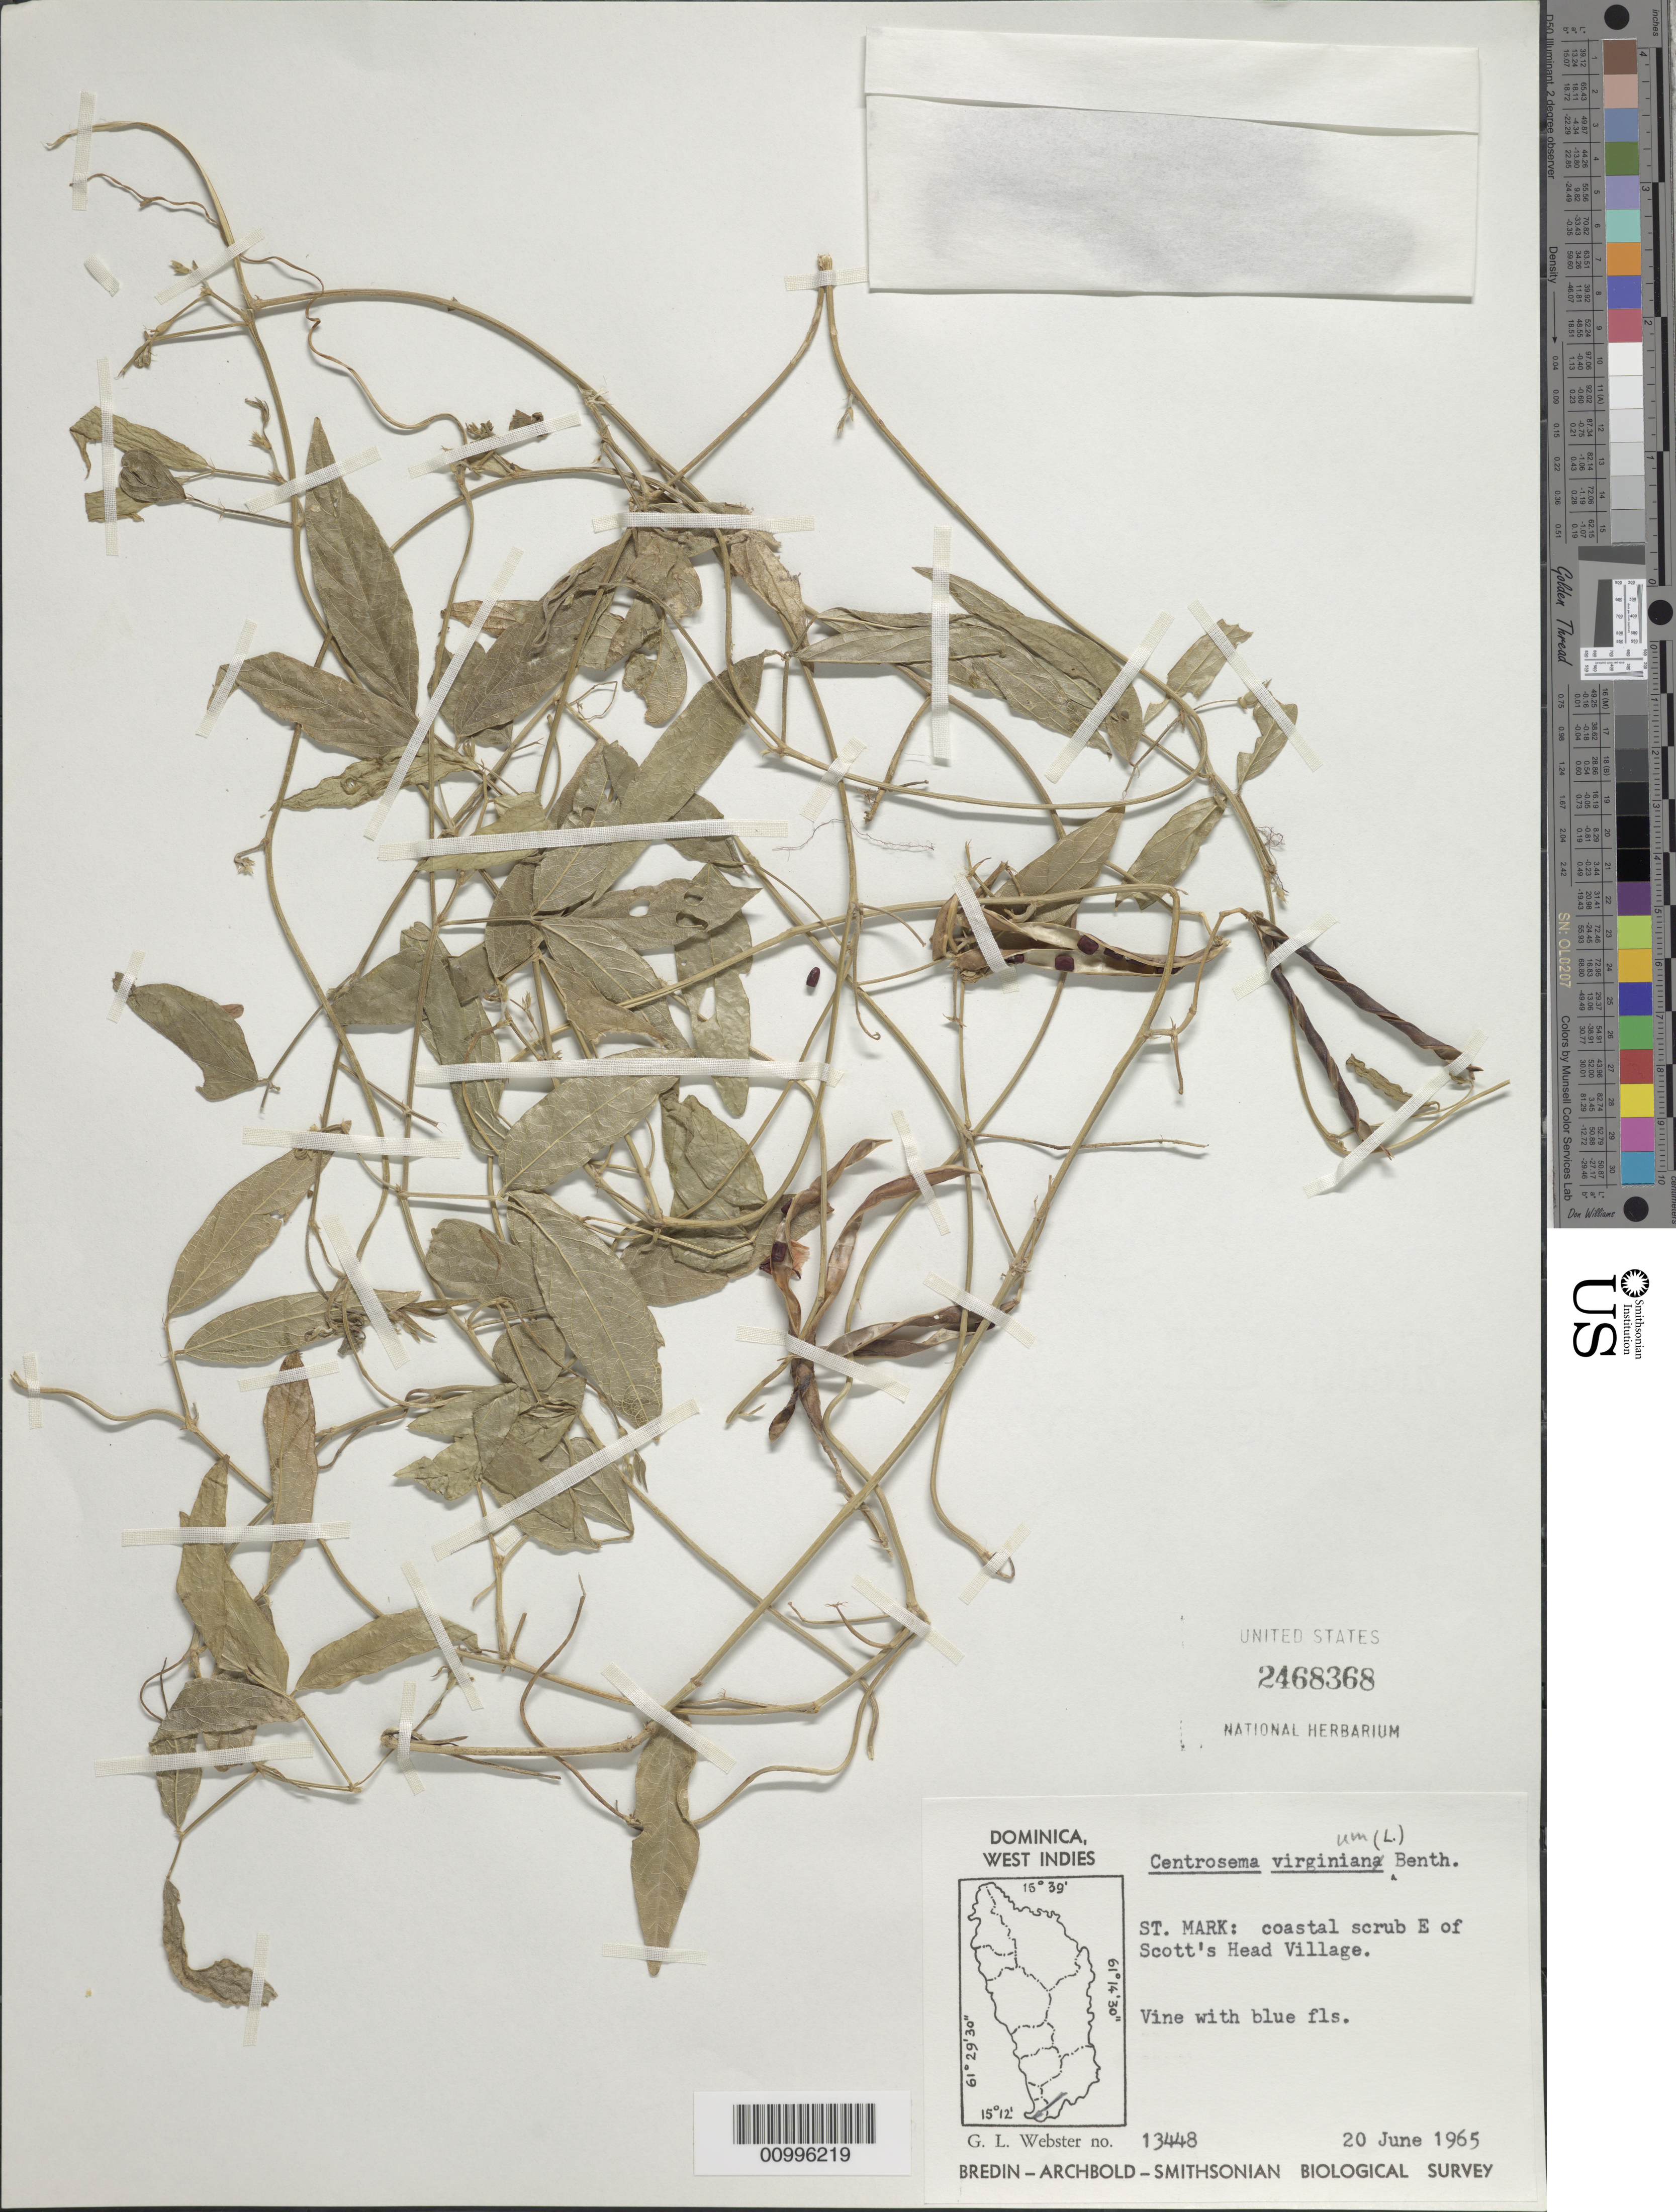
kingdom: Plantae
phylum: Tracheophyta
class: Magnoliopsida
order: Fabales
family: Fabaceae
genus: Centrosema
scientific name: Centrosema virginianum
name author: (L.) Benth.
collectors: G. L. Webster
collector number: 13448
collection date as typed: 20 Jun 1965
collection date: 1965-06-20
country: Dominica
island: Dominica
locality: St. Mark: Coastal scrub E f Scott's Head Village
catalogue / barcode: US 2468368